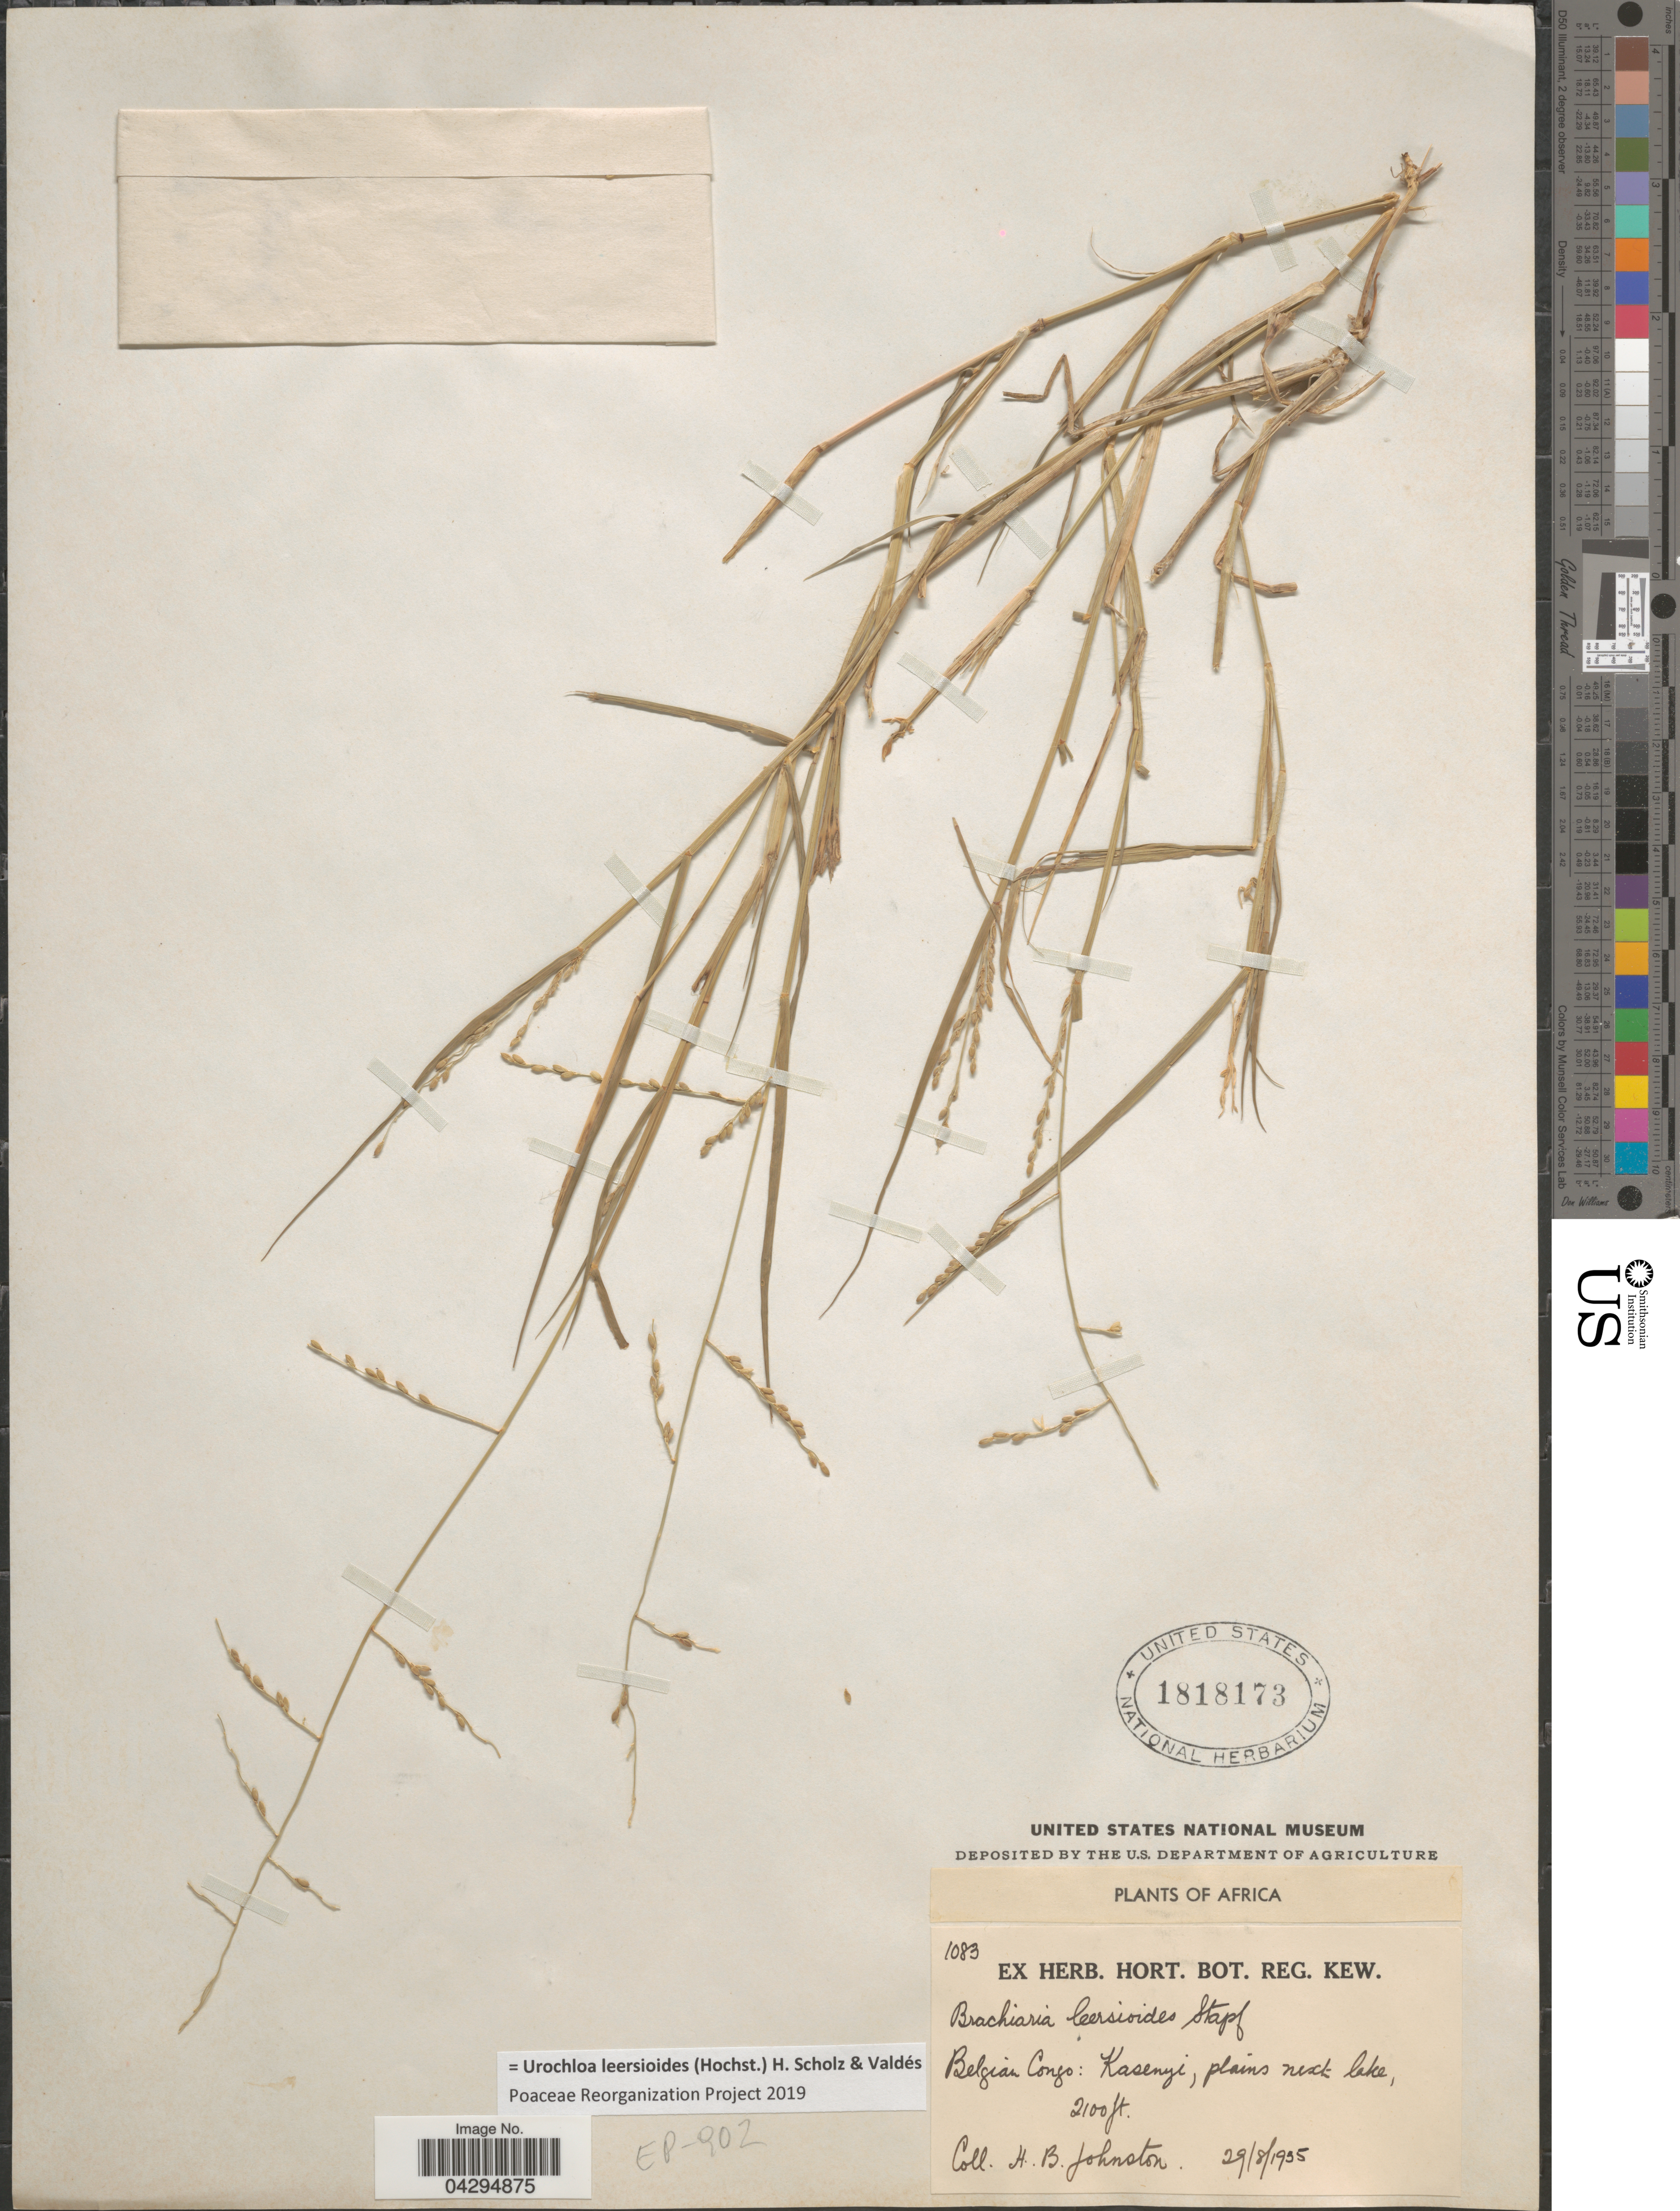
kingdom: Plantae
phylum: Tracheophyta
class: Liliopsida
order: Poales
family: Poaceae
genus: Urochloa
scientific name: Urochloa leersioides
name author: (Hochst.) H. Scholz & Valdés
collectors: H. B. Johnston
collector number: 1083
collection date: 1935-08-29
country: Congo, Democratic Republic of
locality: Belgian Congo: Kasenyi, plains [illegible text] lake.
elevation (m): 640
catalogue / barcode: US 1818173